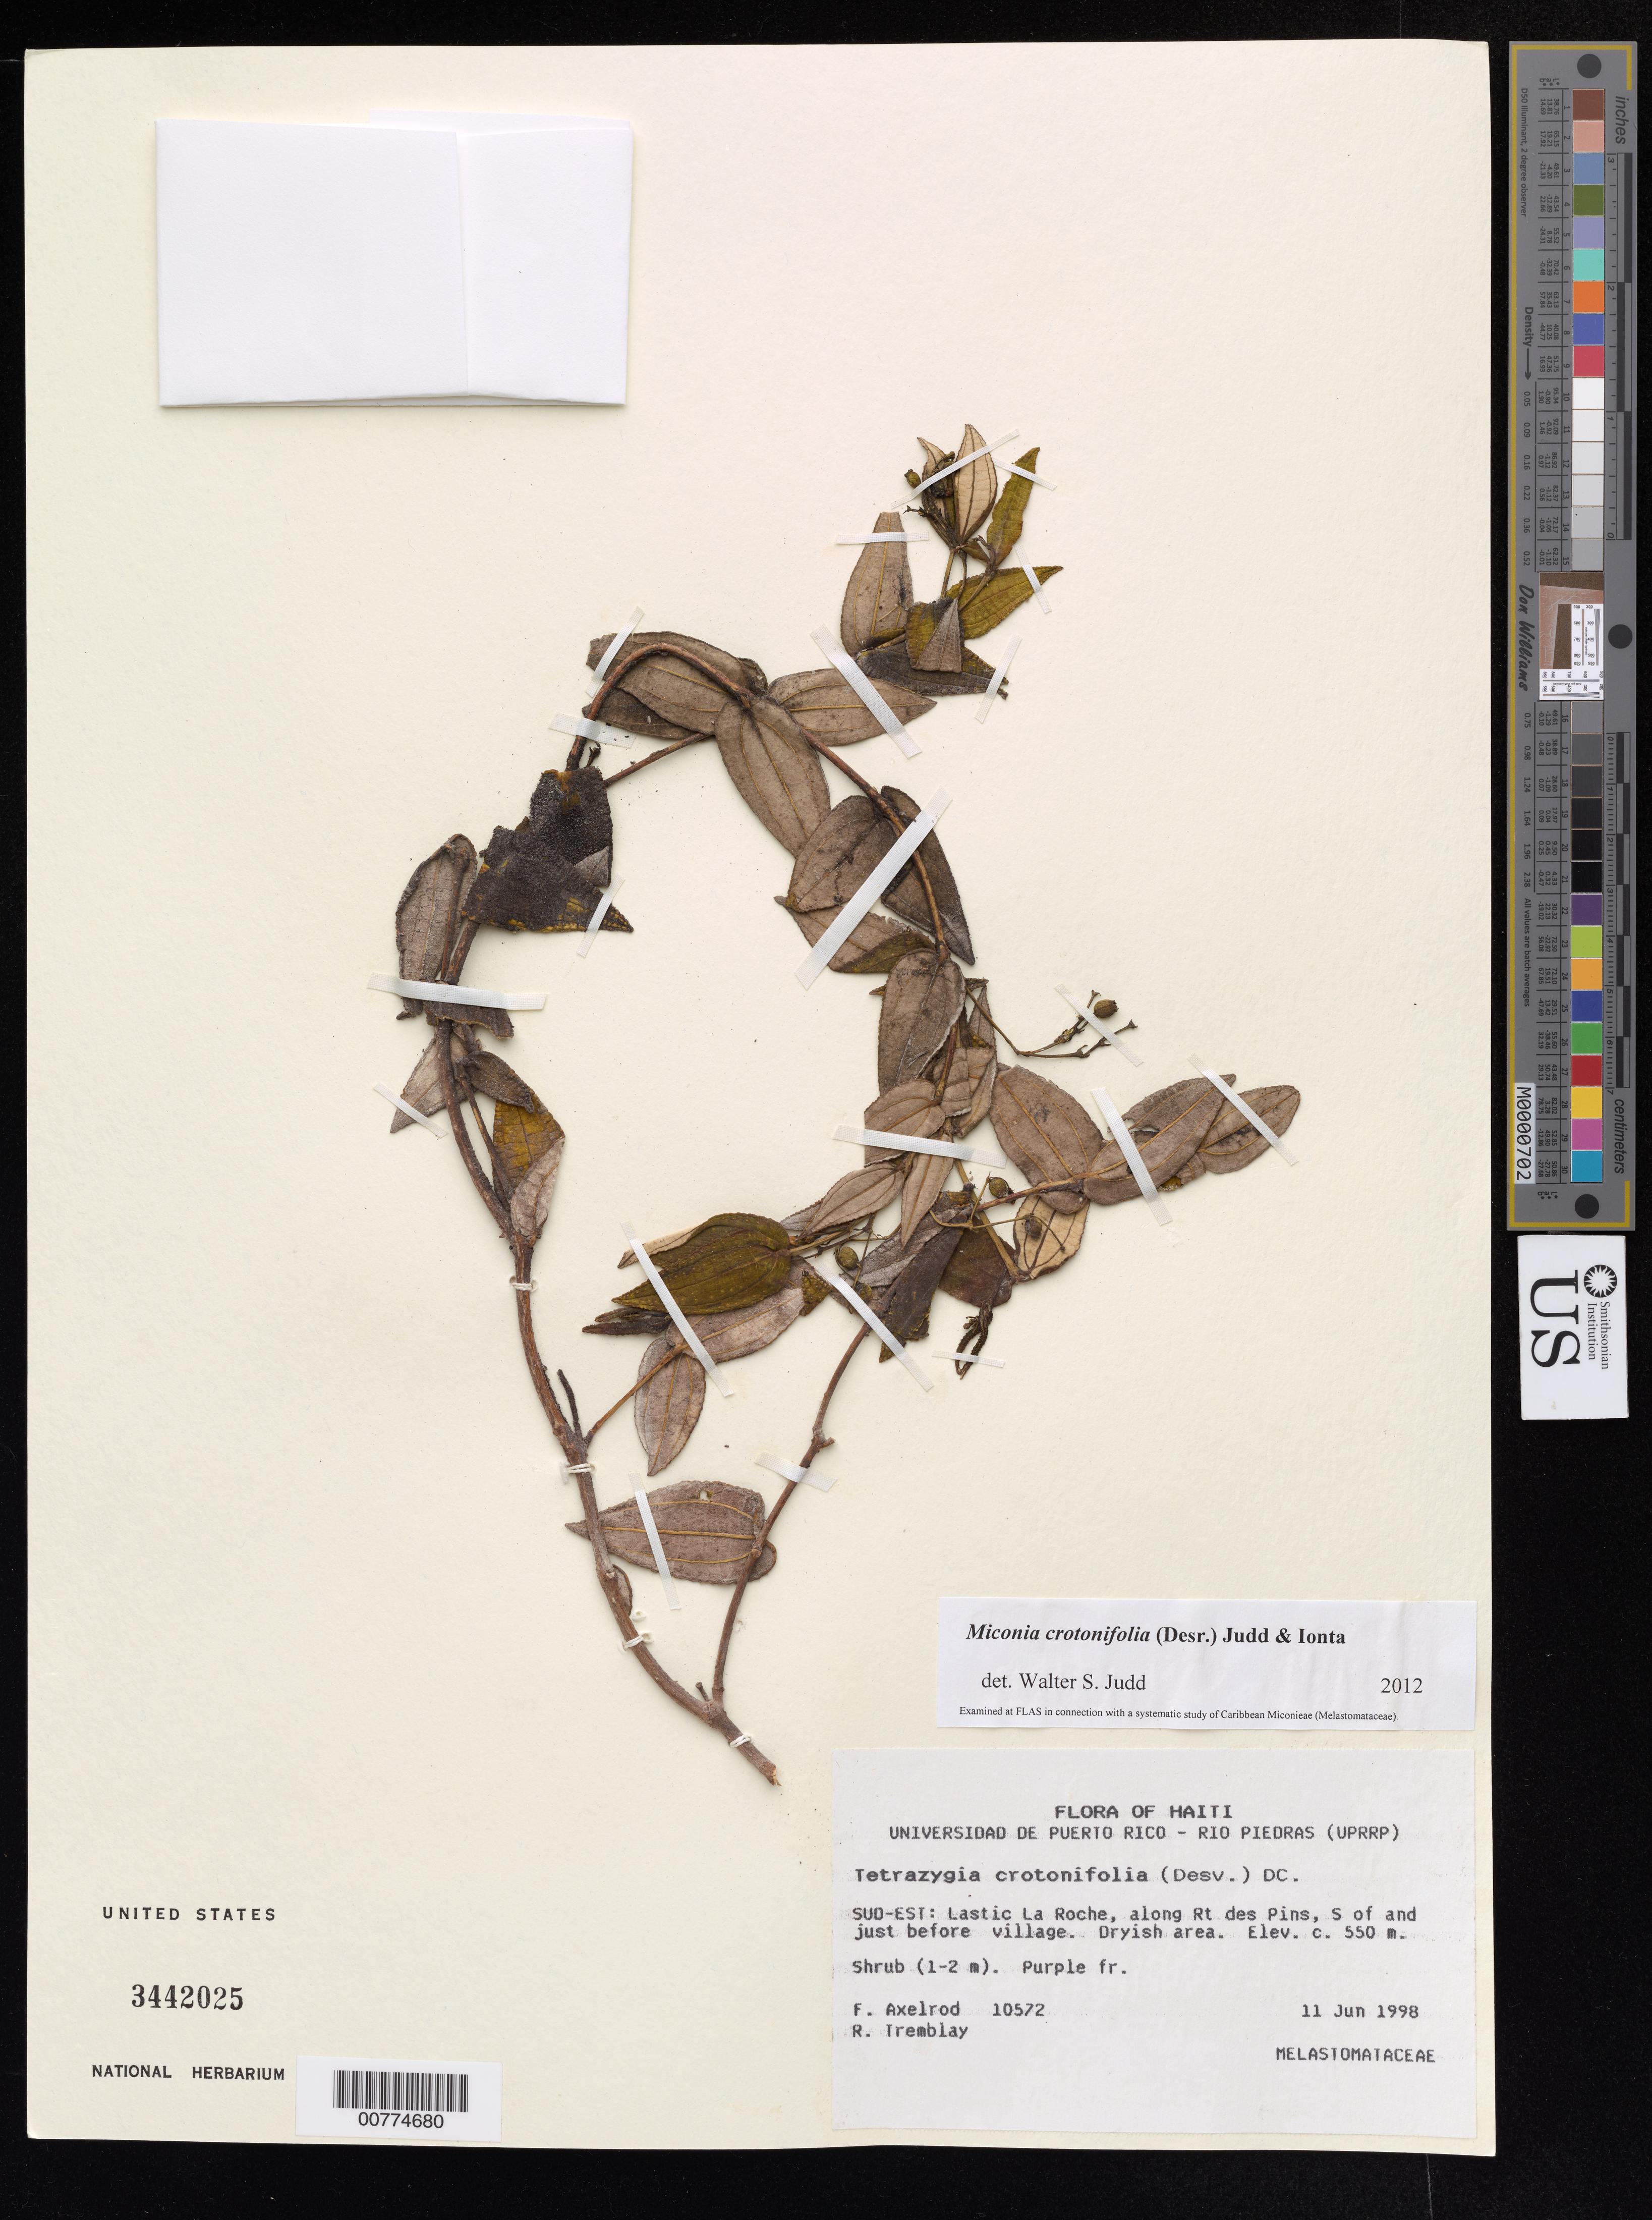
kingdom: Plantae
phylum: Tracheophyta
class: Magnoliopsida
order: Myrtales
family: Melastomataceae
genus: Miconia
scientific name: Miconia crotonifolia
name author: (Desr.) Judd & Ionta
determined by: Judd, Walter S.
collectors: F. S. Axelrod & R. L. Tremblay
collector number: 10572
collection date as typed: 11 Jun 1988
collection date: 1988-06-11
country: Haiti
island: Hispaniola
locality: SUD-EST: Lastic La Roche, along Rt. Des Pins, S of and just before village.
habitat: Dryish area.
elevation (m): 550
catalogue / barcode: US 3442025